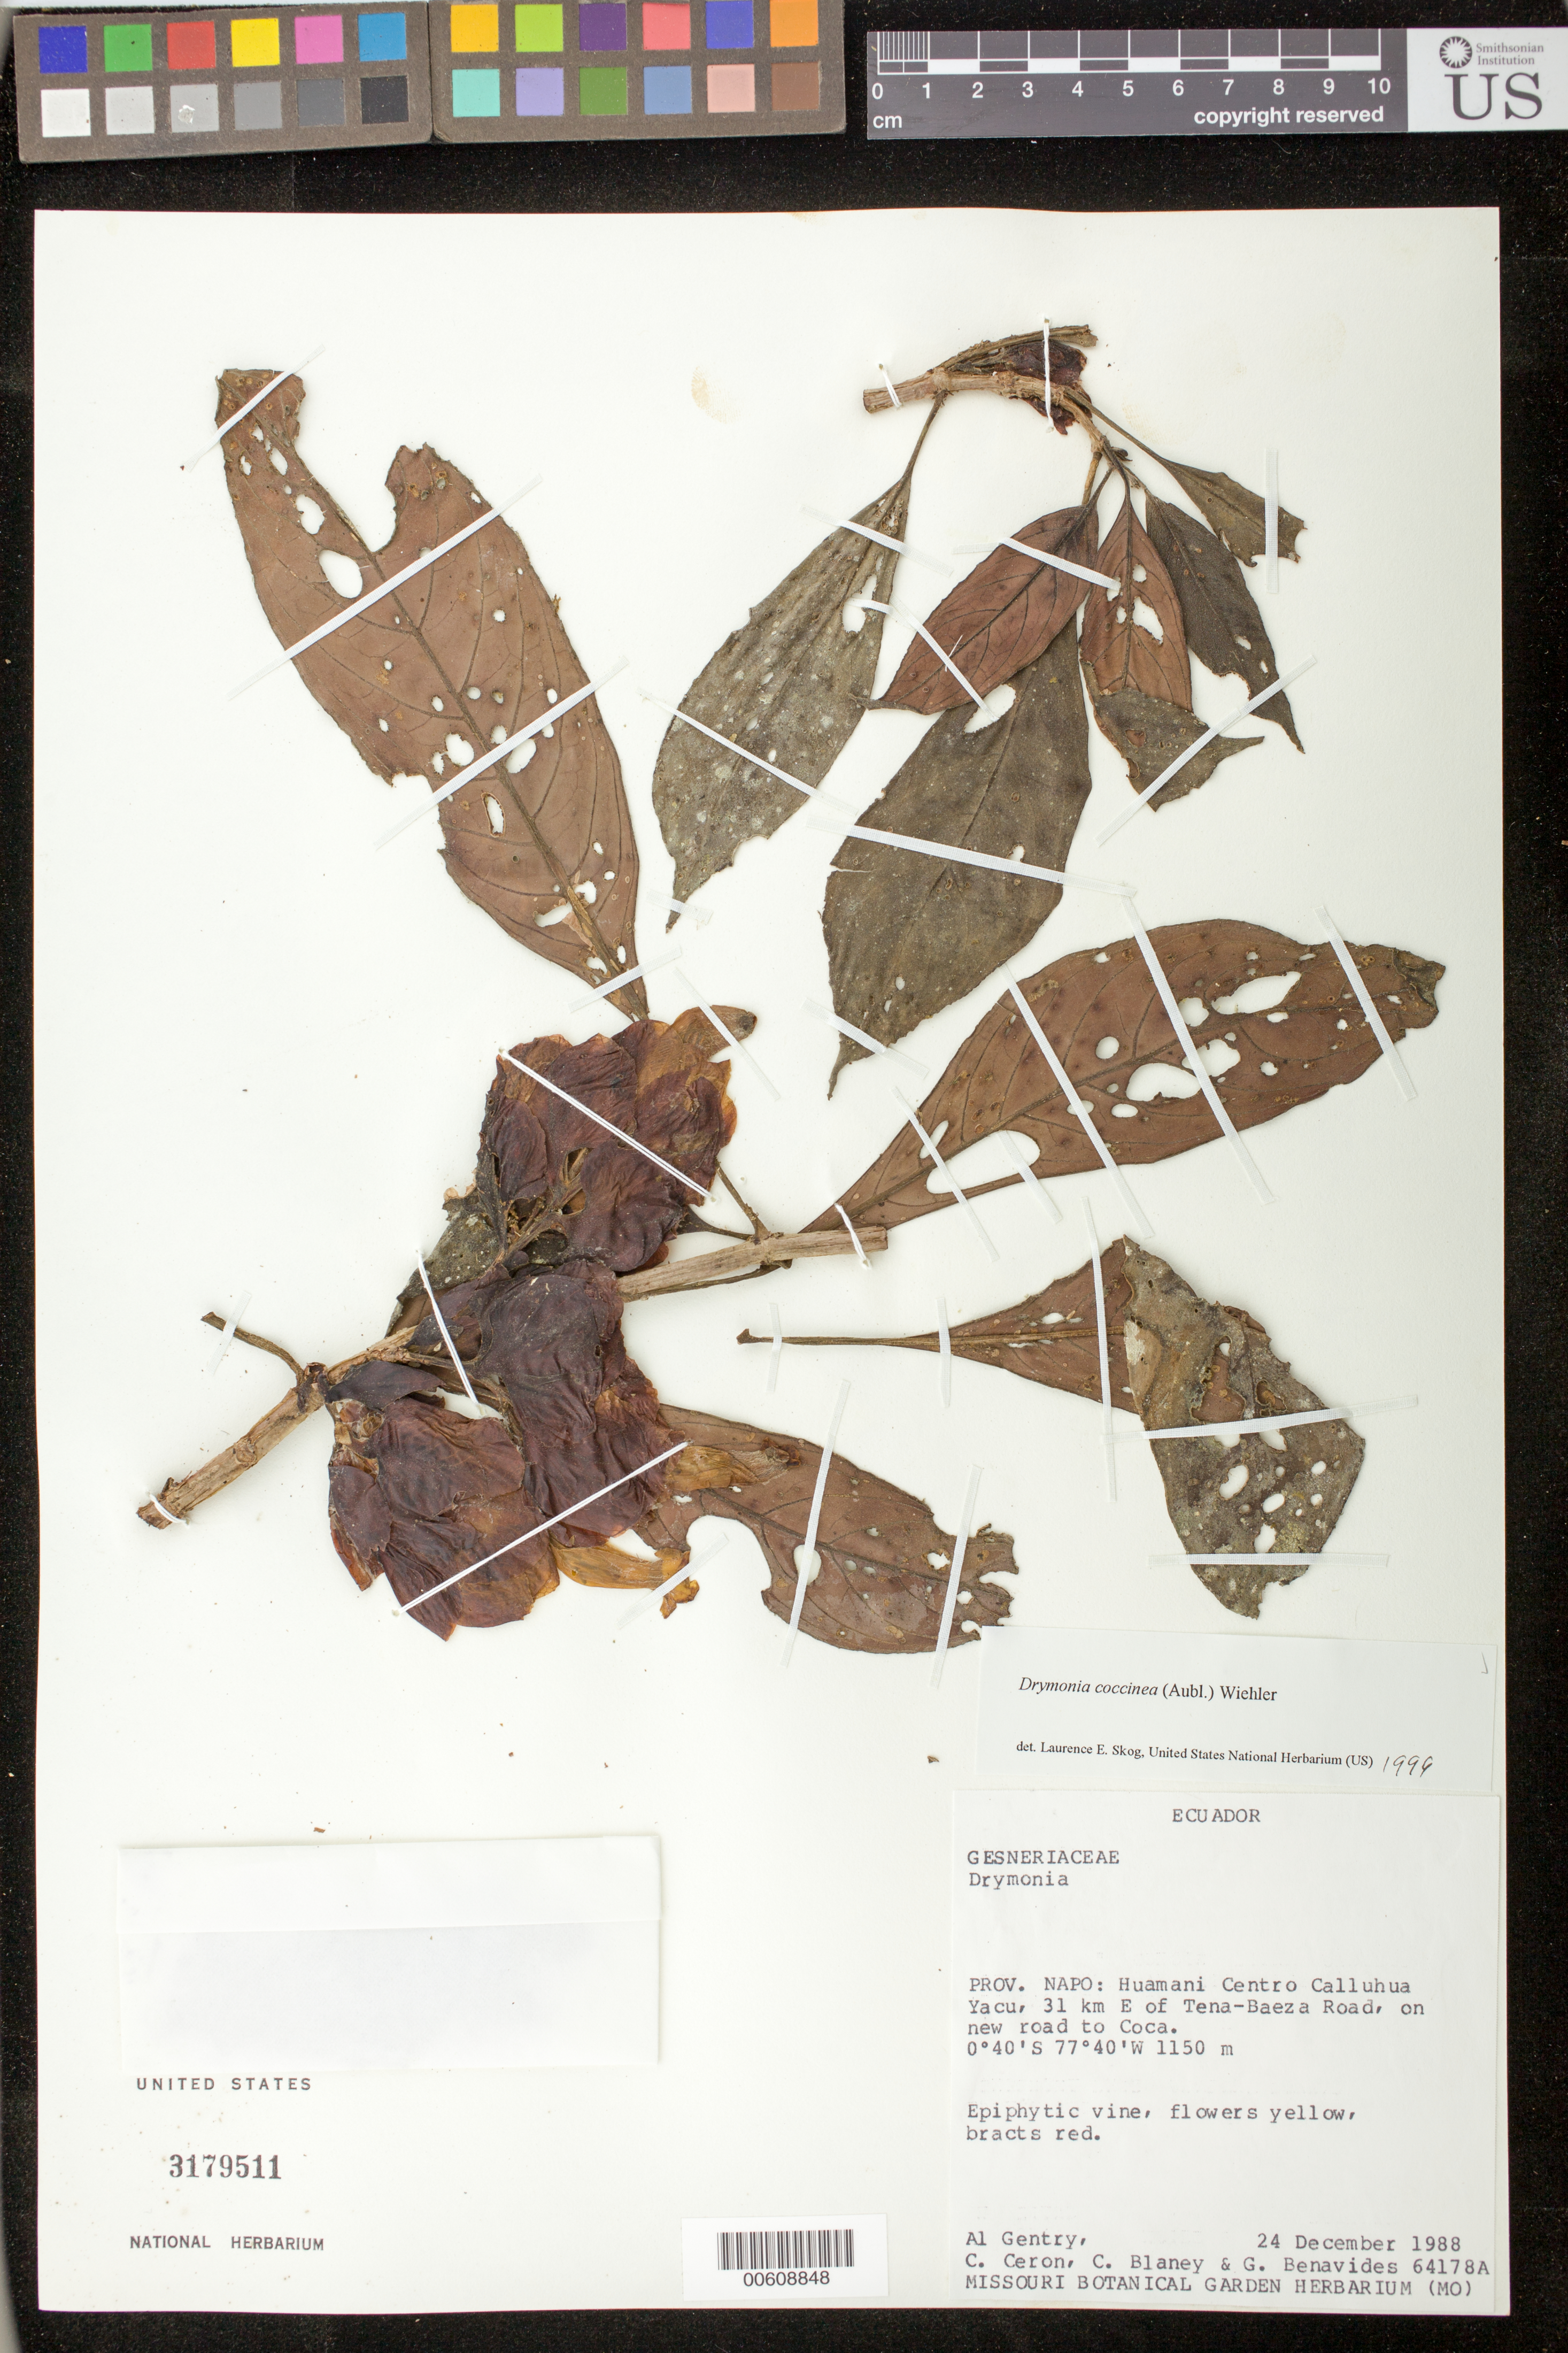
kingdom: Plantae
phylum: Tracheophyta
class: Magnoliopsida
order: Lamiales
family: Gesneriaceae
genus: Drymonia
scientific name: Drymonia coccinea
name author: (Aubl.) Wiehler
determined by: Skog, Laurence E.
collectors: A. H. Gentry, C. E. Cerón M., C. Blaney & G. Benavides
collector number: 64178 A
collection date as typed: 24 Dec 1988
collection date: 1988-12-24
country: Ecuador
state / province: Napo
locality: Huamani Centro Calluhua Yacu, 31 km E of Tena - Baeza Road, on new road to Coca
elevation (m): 1150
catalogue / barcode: US 3179511